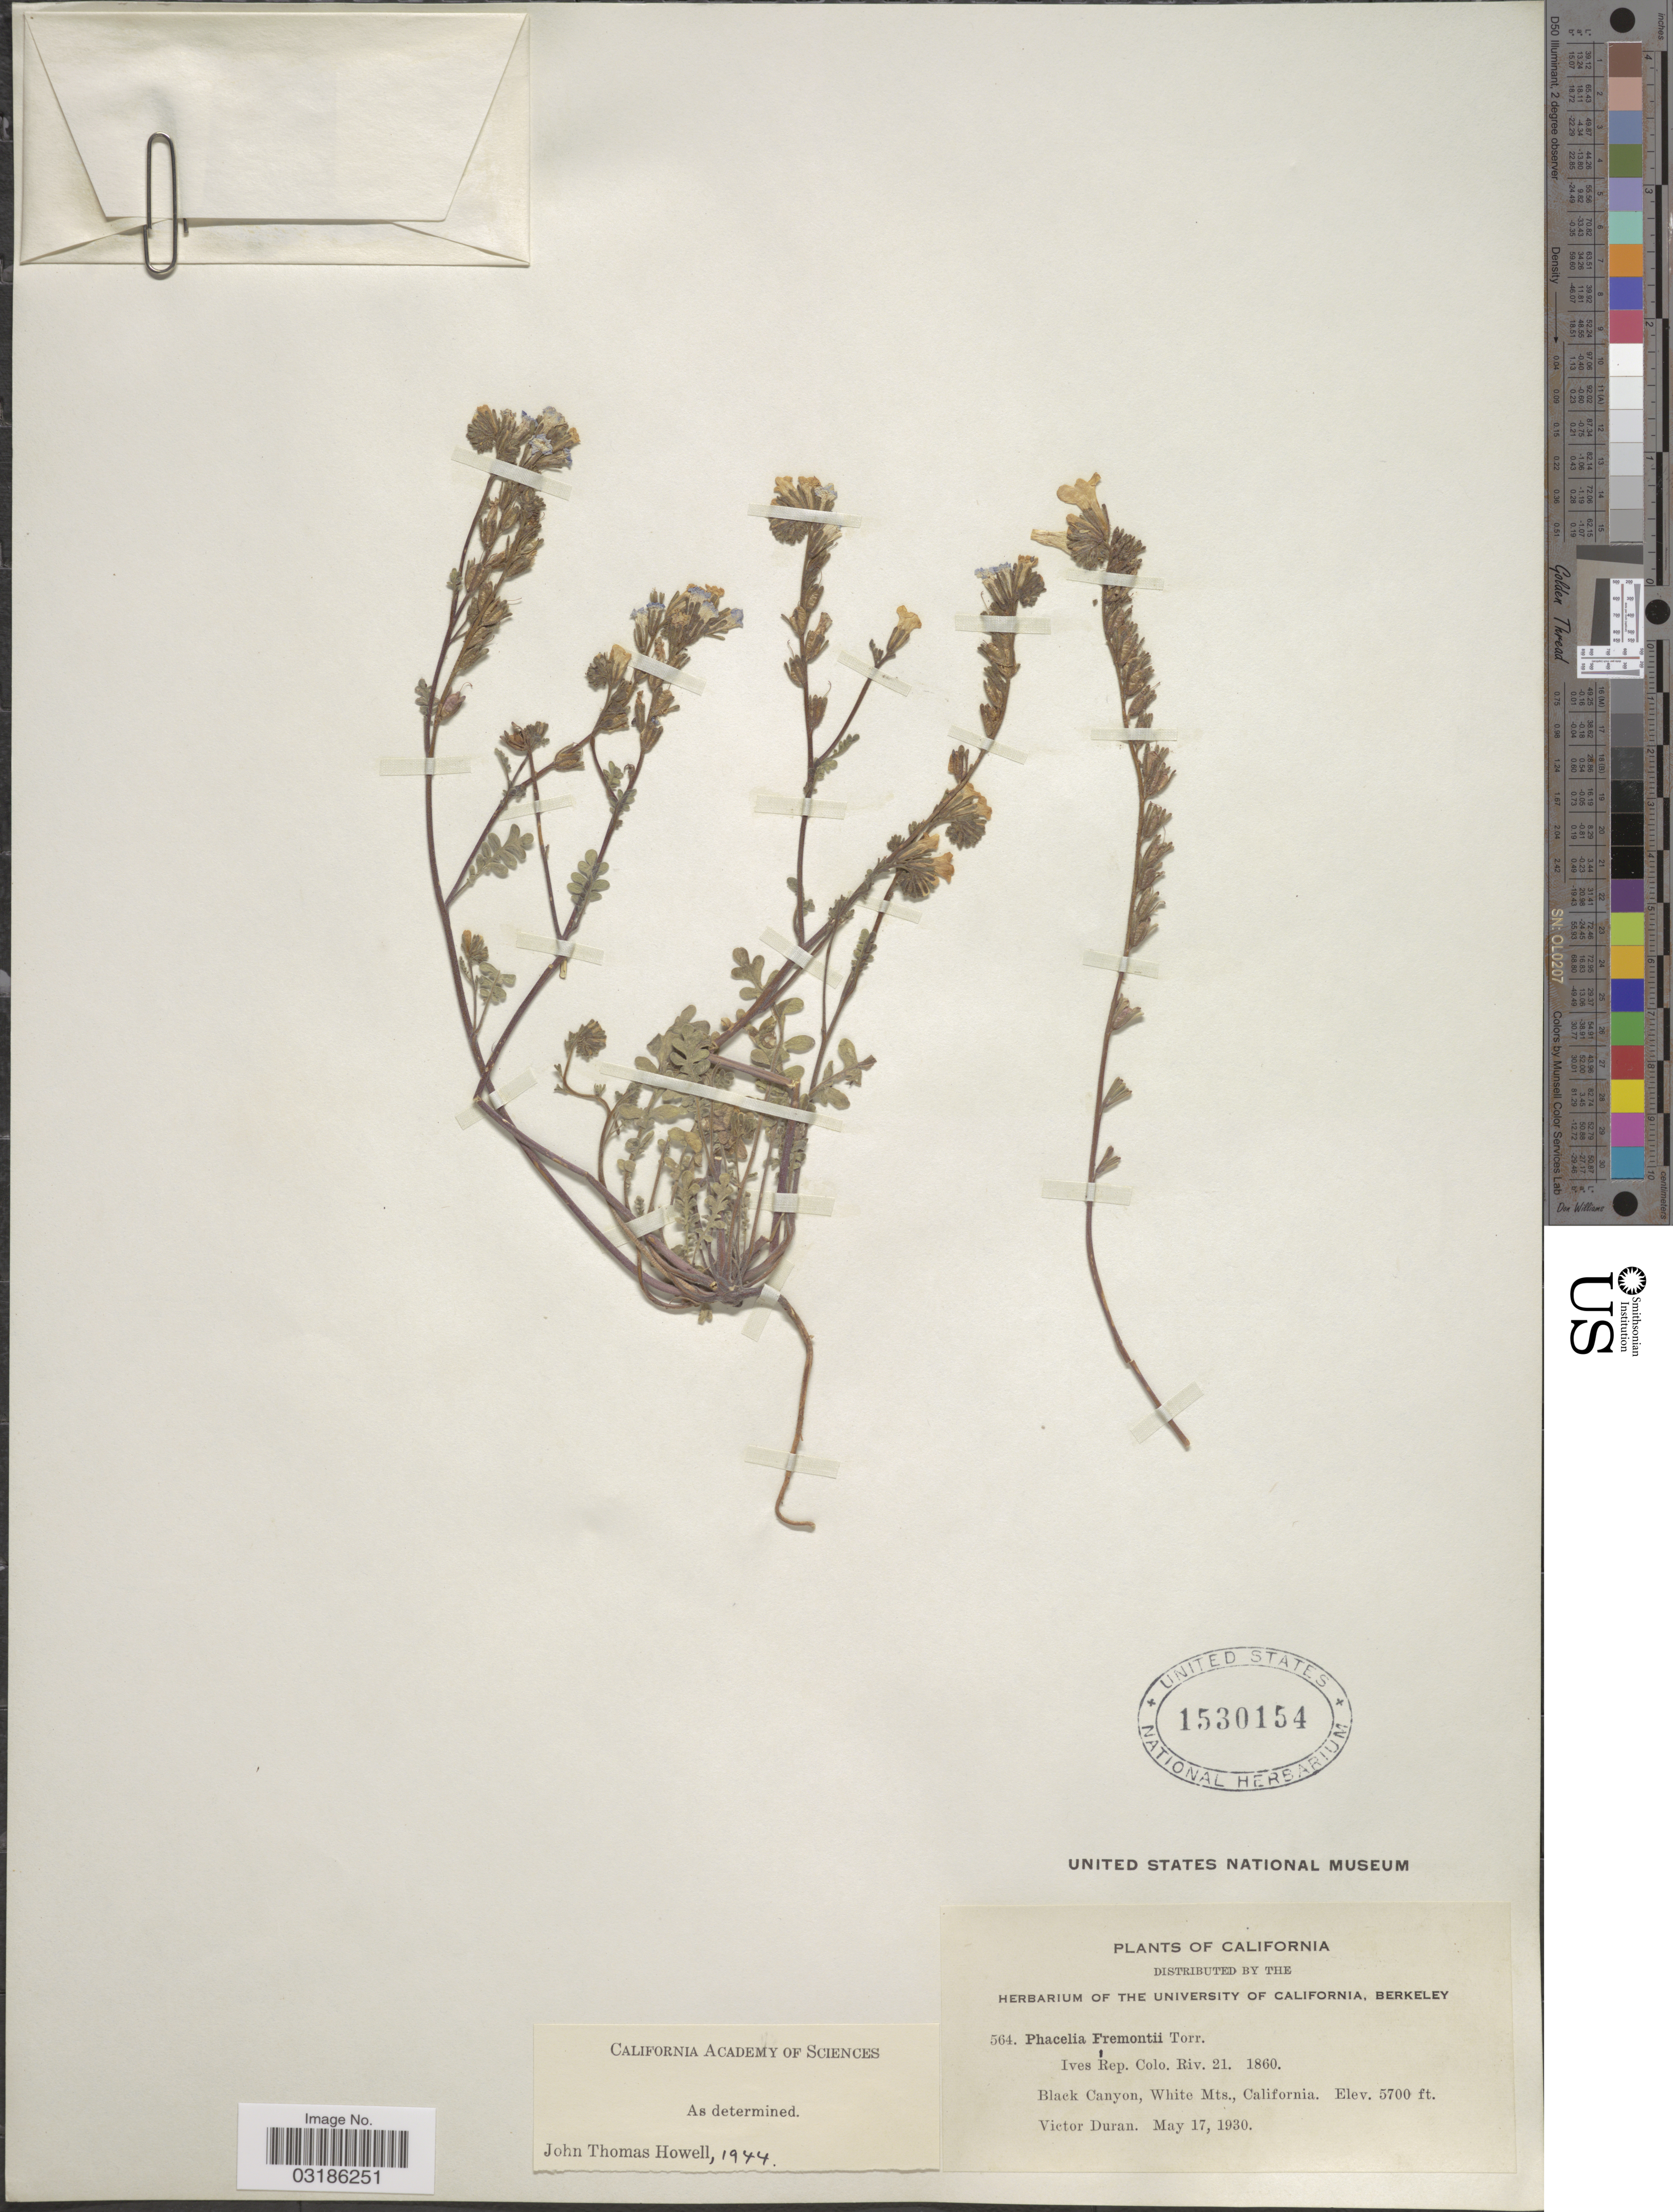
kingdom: Plantae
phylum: Tracheophyta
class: Magnoliopsida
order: Boraginales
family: Hydrophyllaceae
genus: Phacelia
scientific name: Phacelia fremontii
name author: Torr.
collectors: V. Duran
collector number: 564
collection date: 1860-05-17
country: United States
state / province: California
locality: Black Canyon, White Mts.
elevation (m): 1737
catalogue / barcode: US 1530154